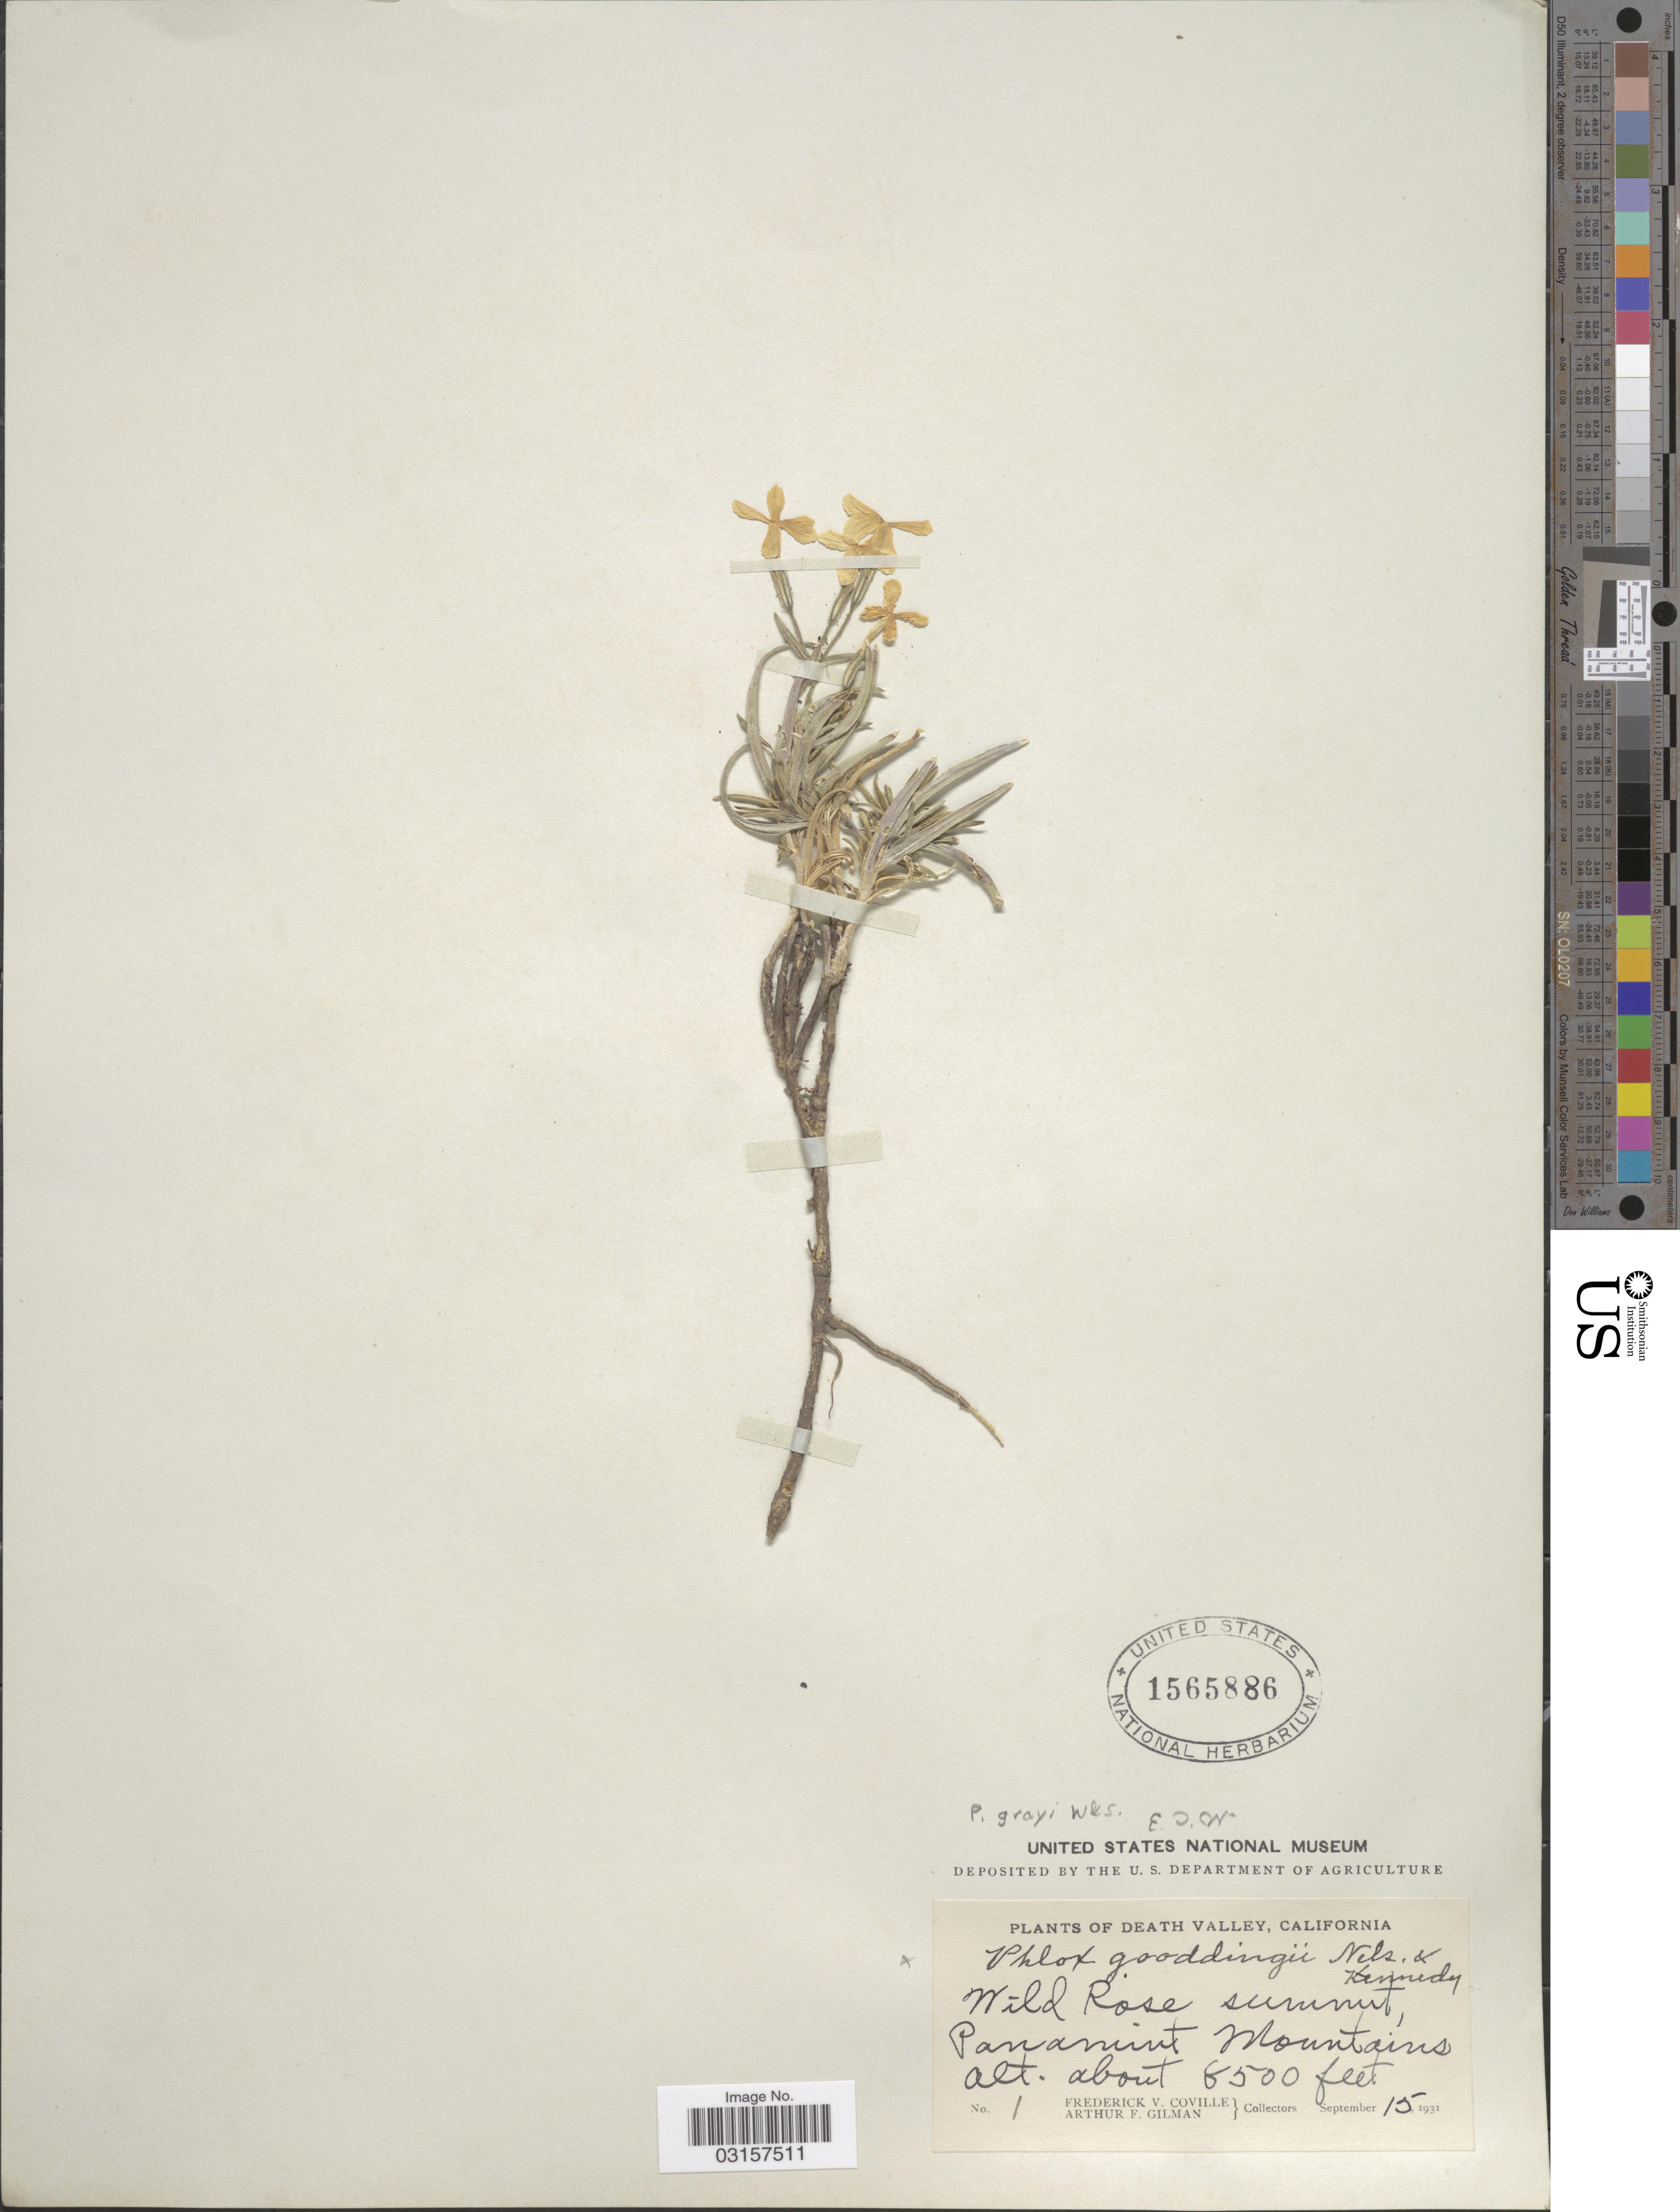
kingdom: Plantae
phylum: Tracheophyta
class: Magnoliopsida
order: Ericales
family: Polemoniaceae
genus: Phlox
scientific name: Phlox stansburyi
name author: (Torr.) A. Heller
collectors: F. V. Coville & M. F. Gilman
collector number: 1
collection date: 1931-09-15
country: United States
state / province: California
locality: Death Valley, Wilde Rose Summit, Panamint Mountains.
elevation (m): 2591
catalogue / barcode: US 1565886